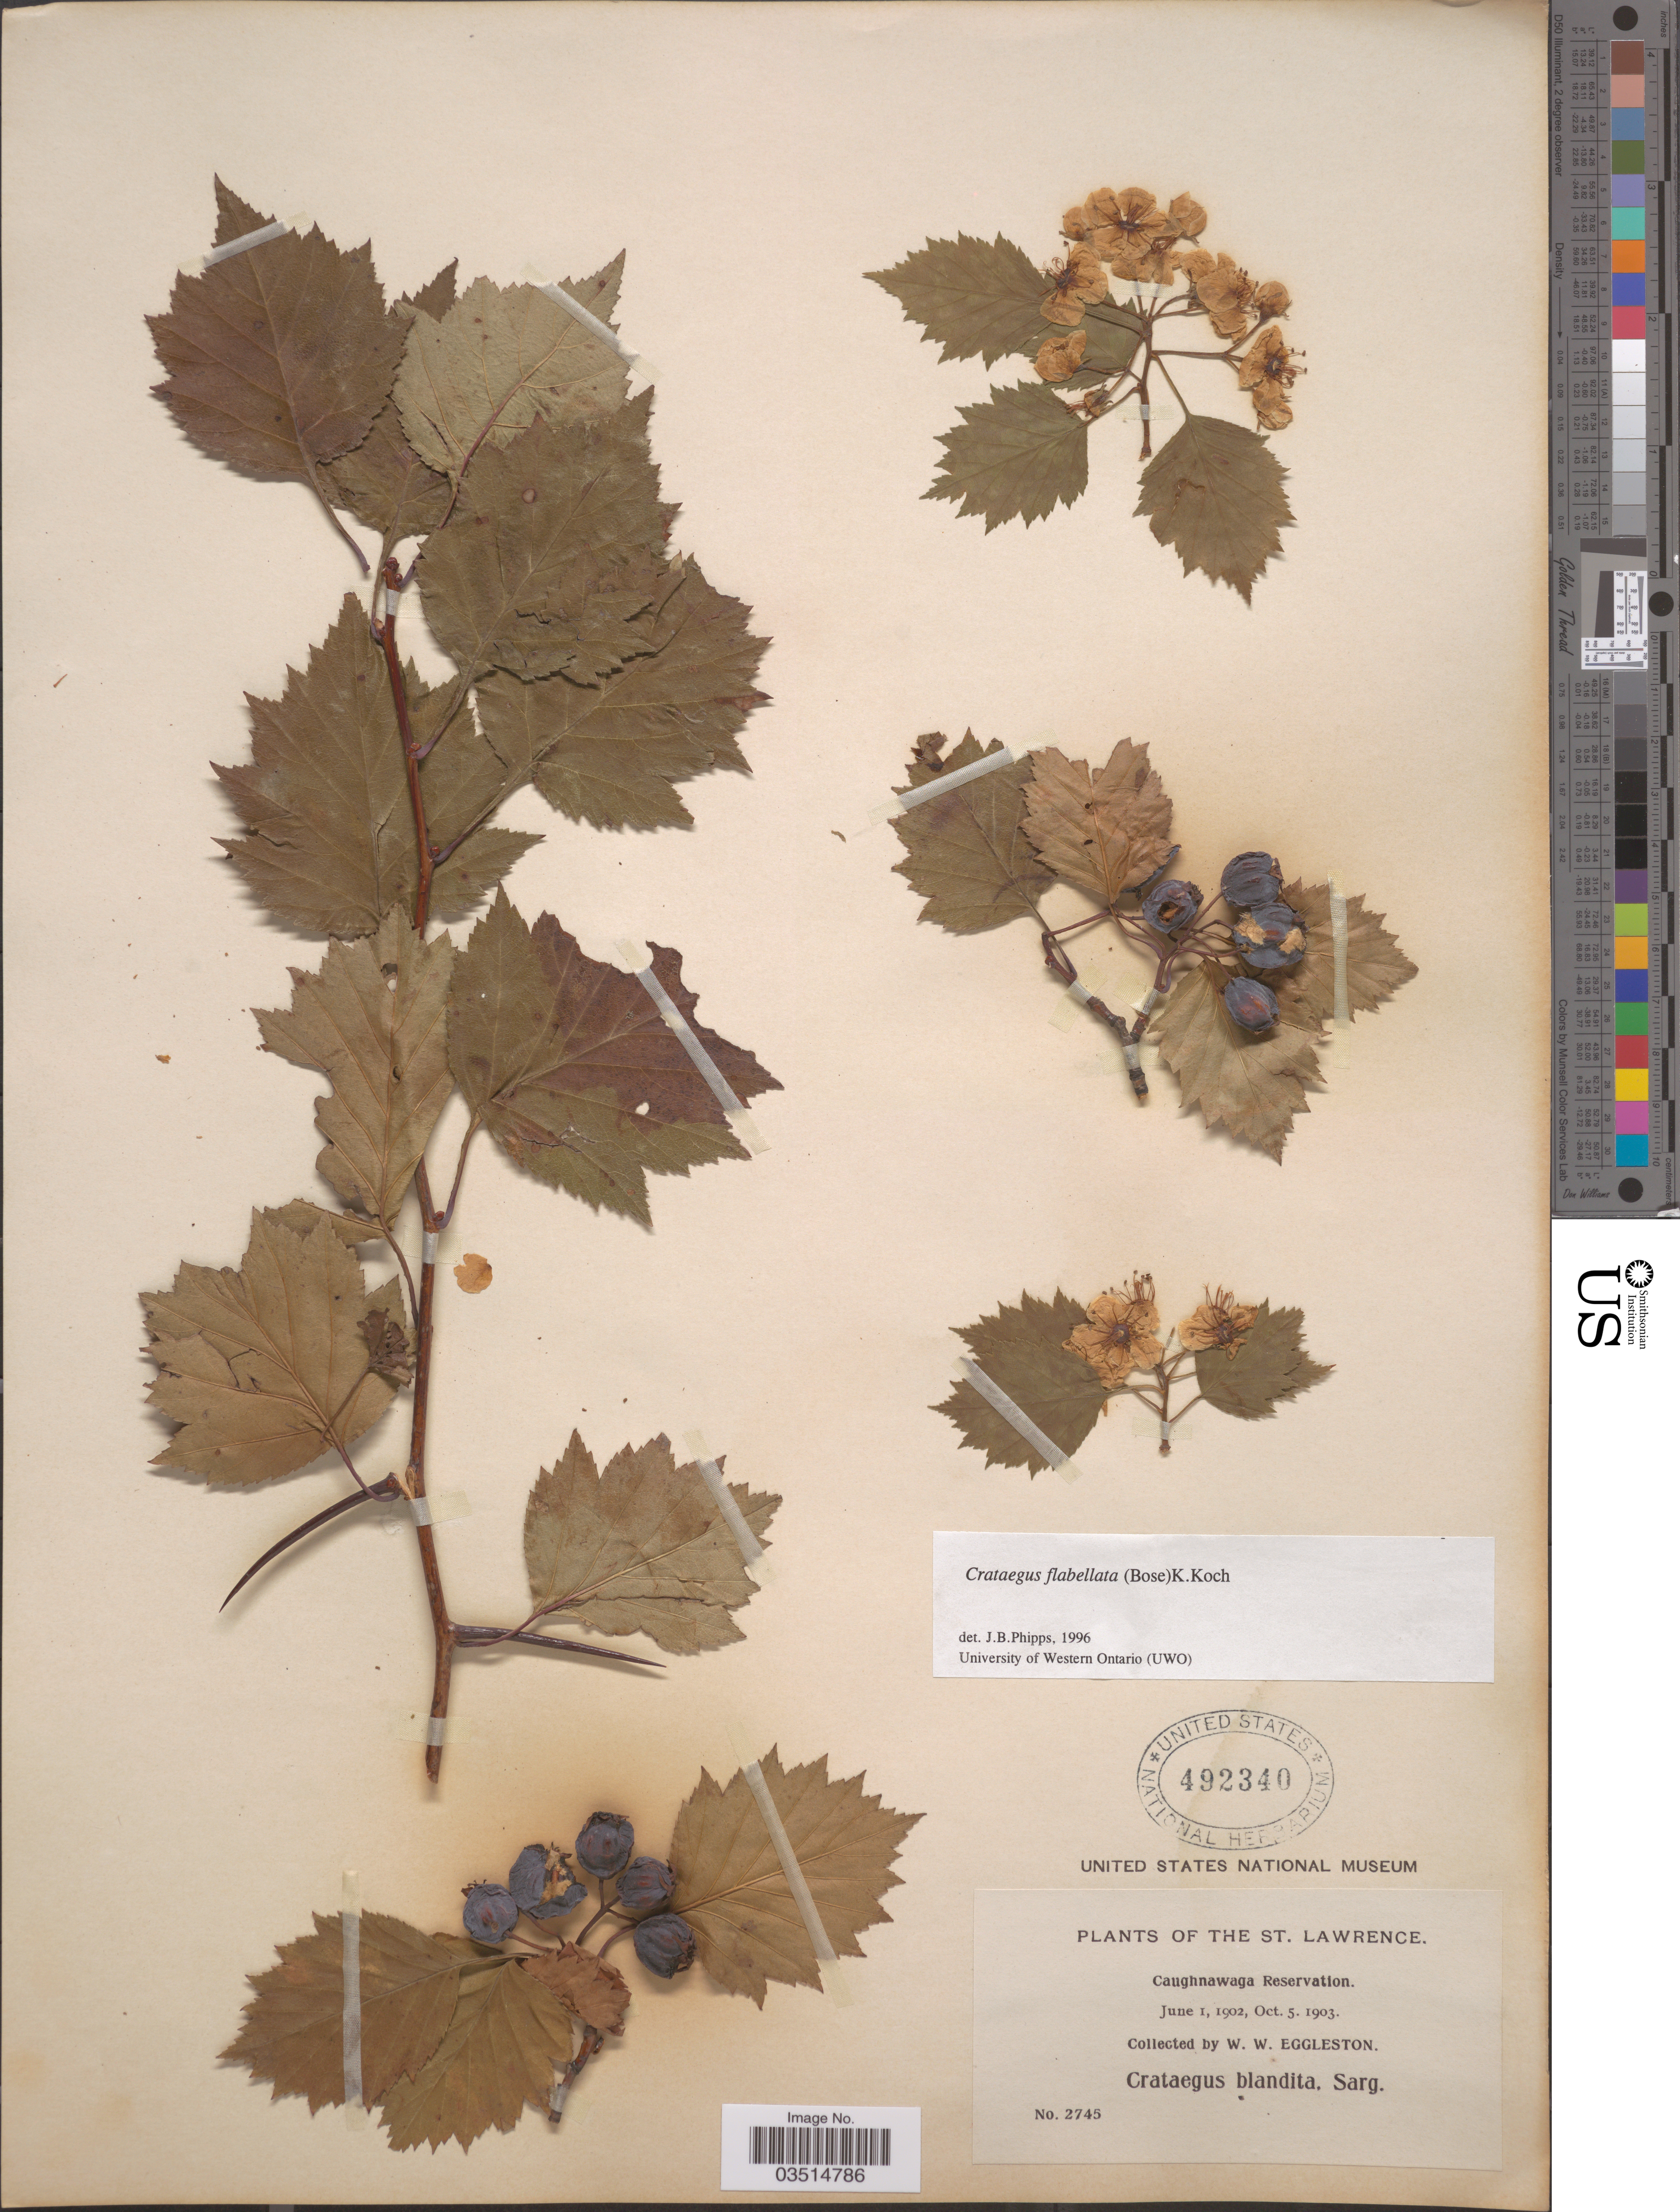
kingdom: Plantae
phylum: Tracheophyta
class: Magnoliopsida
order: Rosales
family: Rosaceae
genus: Crataegus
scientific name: Crataegus flabellata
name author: (Bosc) K. Koch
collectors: W. W. Eggleston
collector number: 2745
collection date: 1902-06-01/1903-10-05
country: Canada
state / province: Quebec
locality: The St. Lawrence. Caughnawaga Reservation.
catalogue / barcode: US 492340